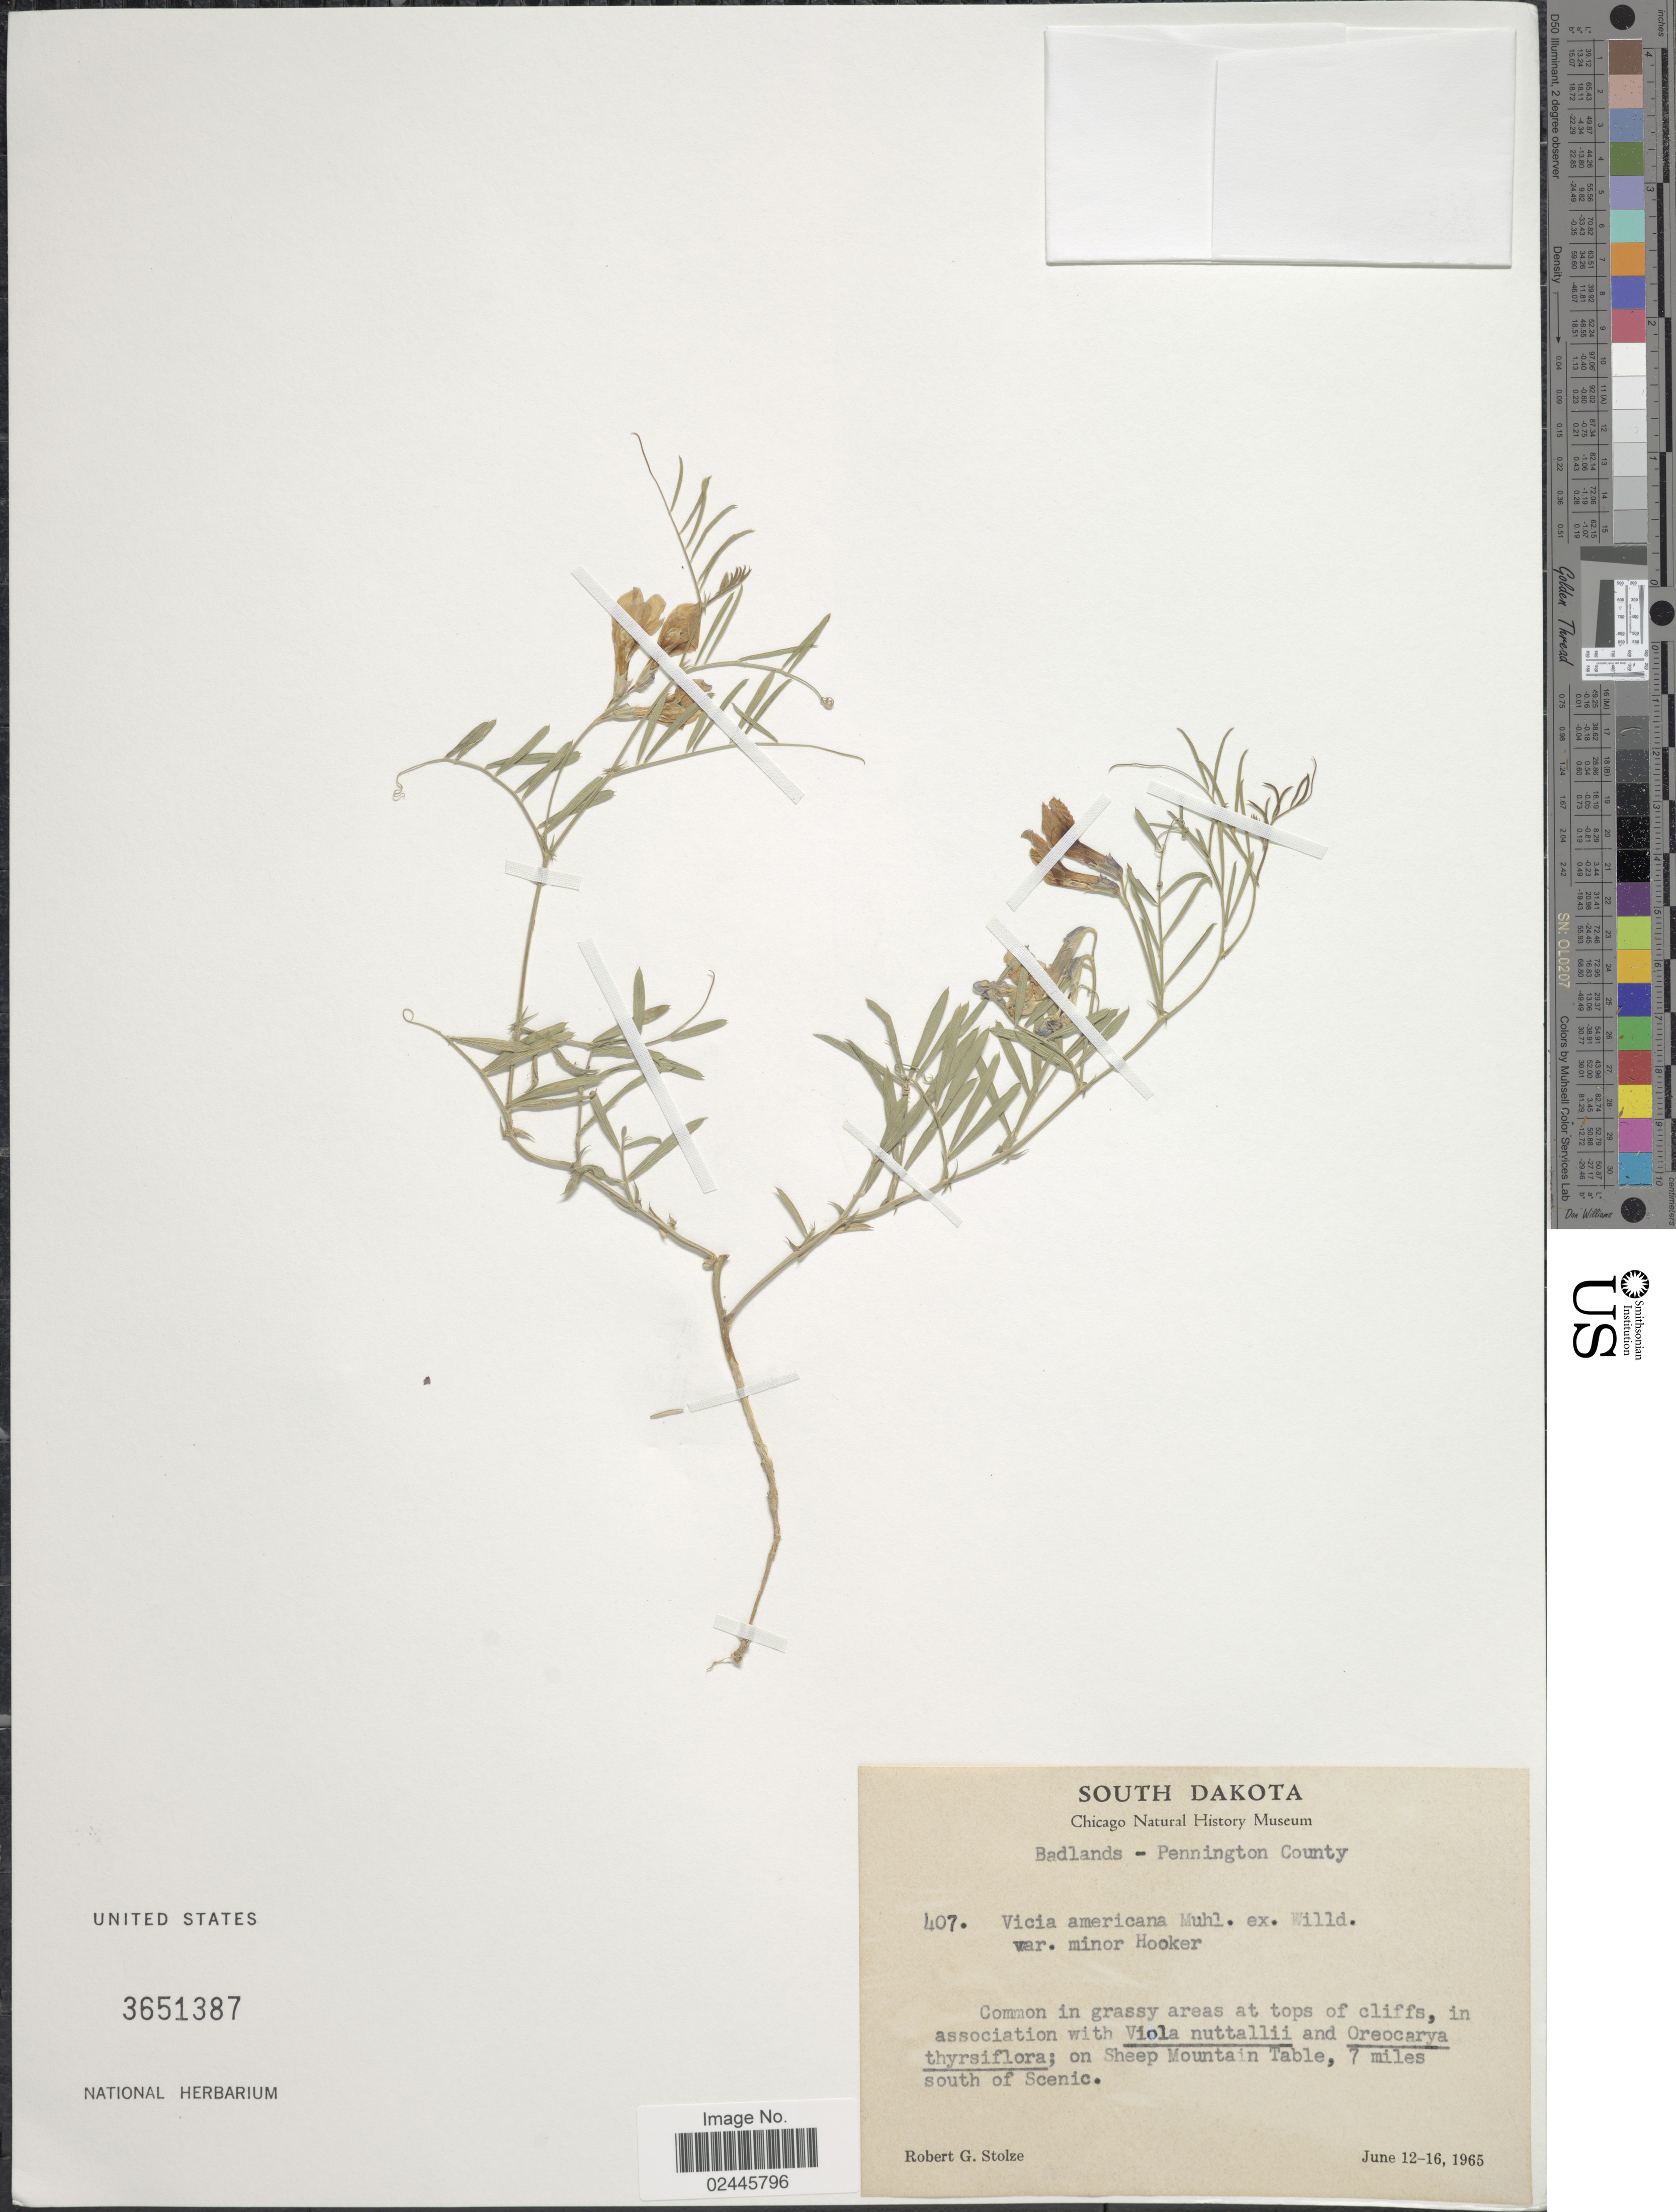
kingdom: Plantae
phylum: Tracheophyta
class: Magnoliopsida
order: Fabales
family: Fabaceae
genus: Vicia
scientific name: Vicia americana var. minor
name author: Hook.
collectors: R. G. Stolze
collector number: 407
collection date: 1965-06-12/1965-06-16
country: United States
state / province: South Dakota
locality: South Dakota, Badlands - Pennington County. On sheep Mountain tablem 7 miles south of Scenic.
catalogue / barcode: US 3651387